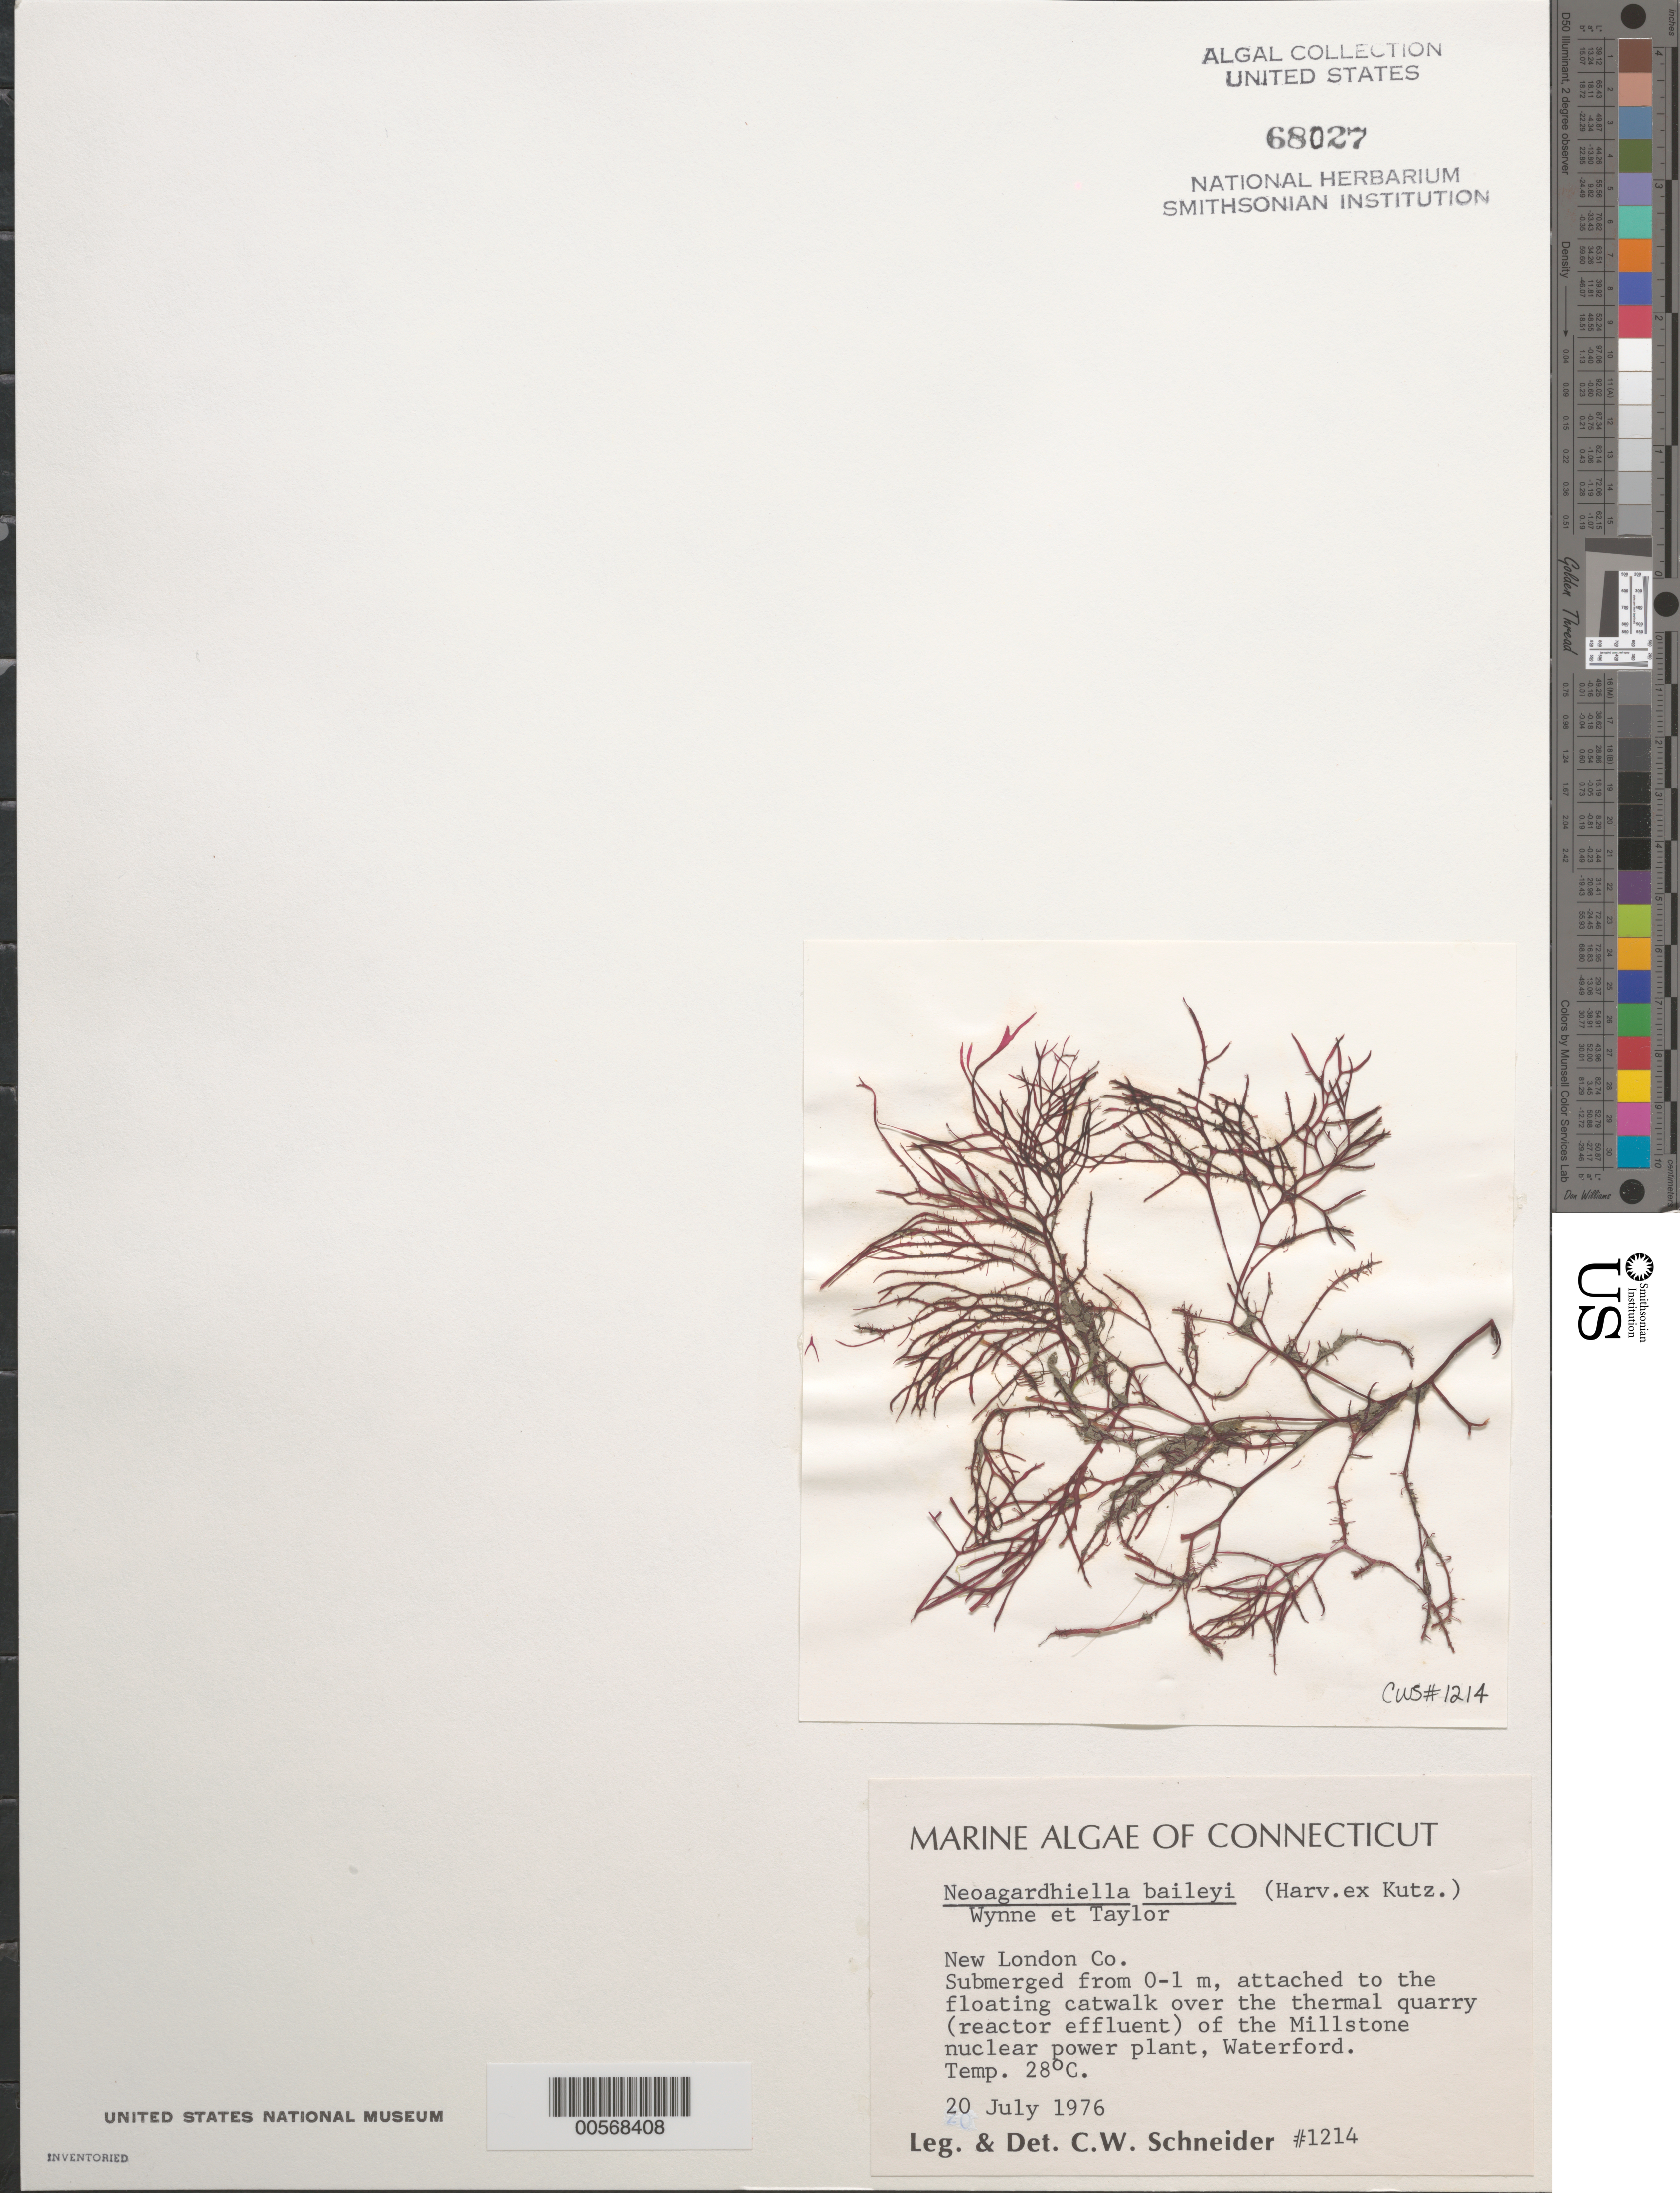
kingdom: Plantae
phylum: Rhodophyta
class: Florideophyceae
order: Gigartinales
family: Solieriaceae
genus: Agardhiella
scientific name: Agardhiella subulata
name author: (C. Agardh) G.T.Kraft & M.J. Wynne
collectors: C. W. Schneider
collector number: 1214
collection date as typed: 20 Jul 1976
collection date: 1976-07-20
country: United States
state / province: Connecticut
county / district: New London County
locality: Millstone Point Nuclear Power Plant, Waterford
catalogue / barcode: US 68027